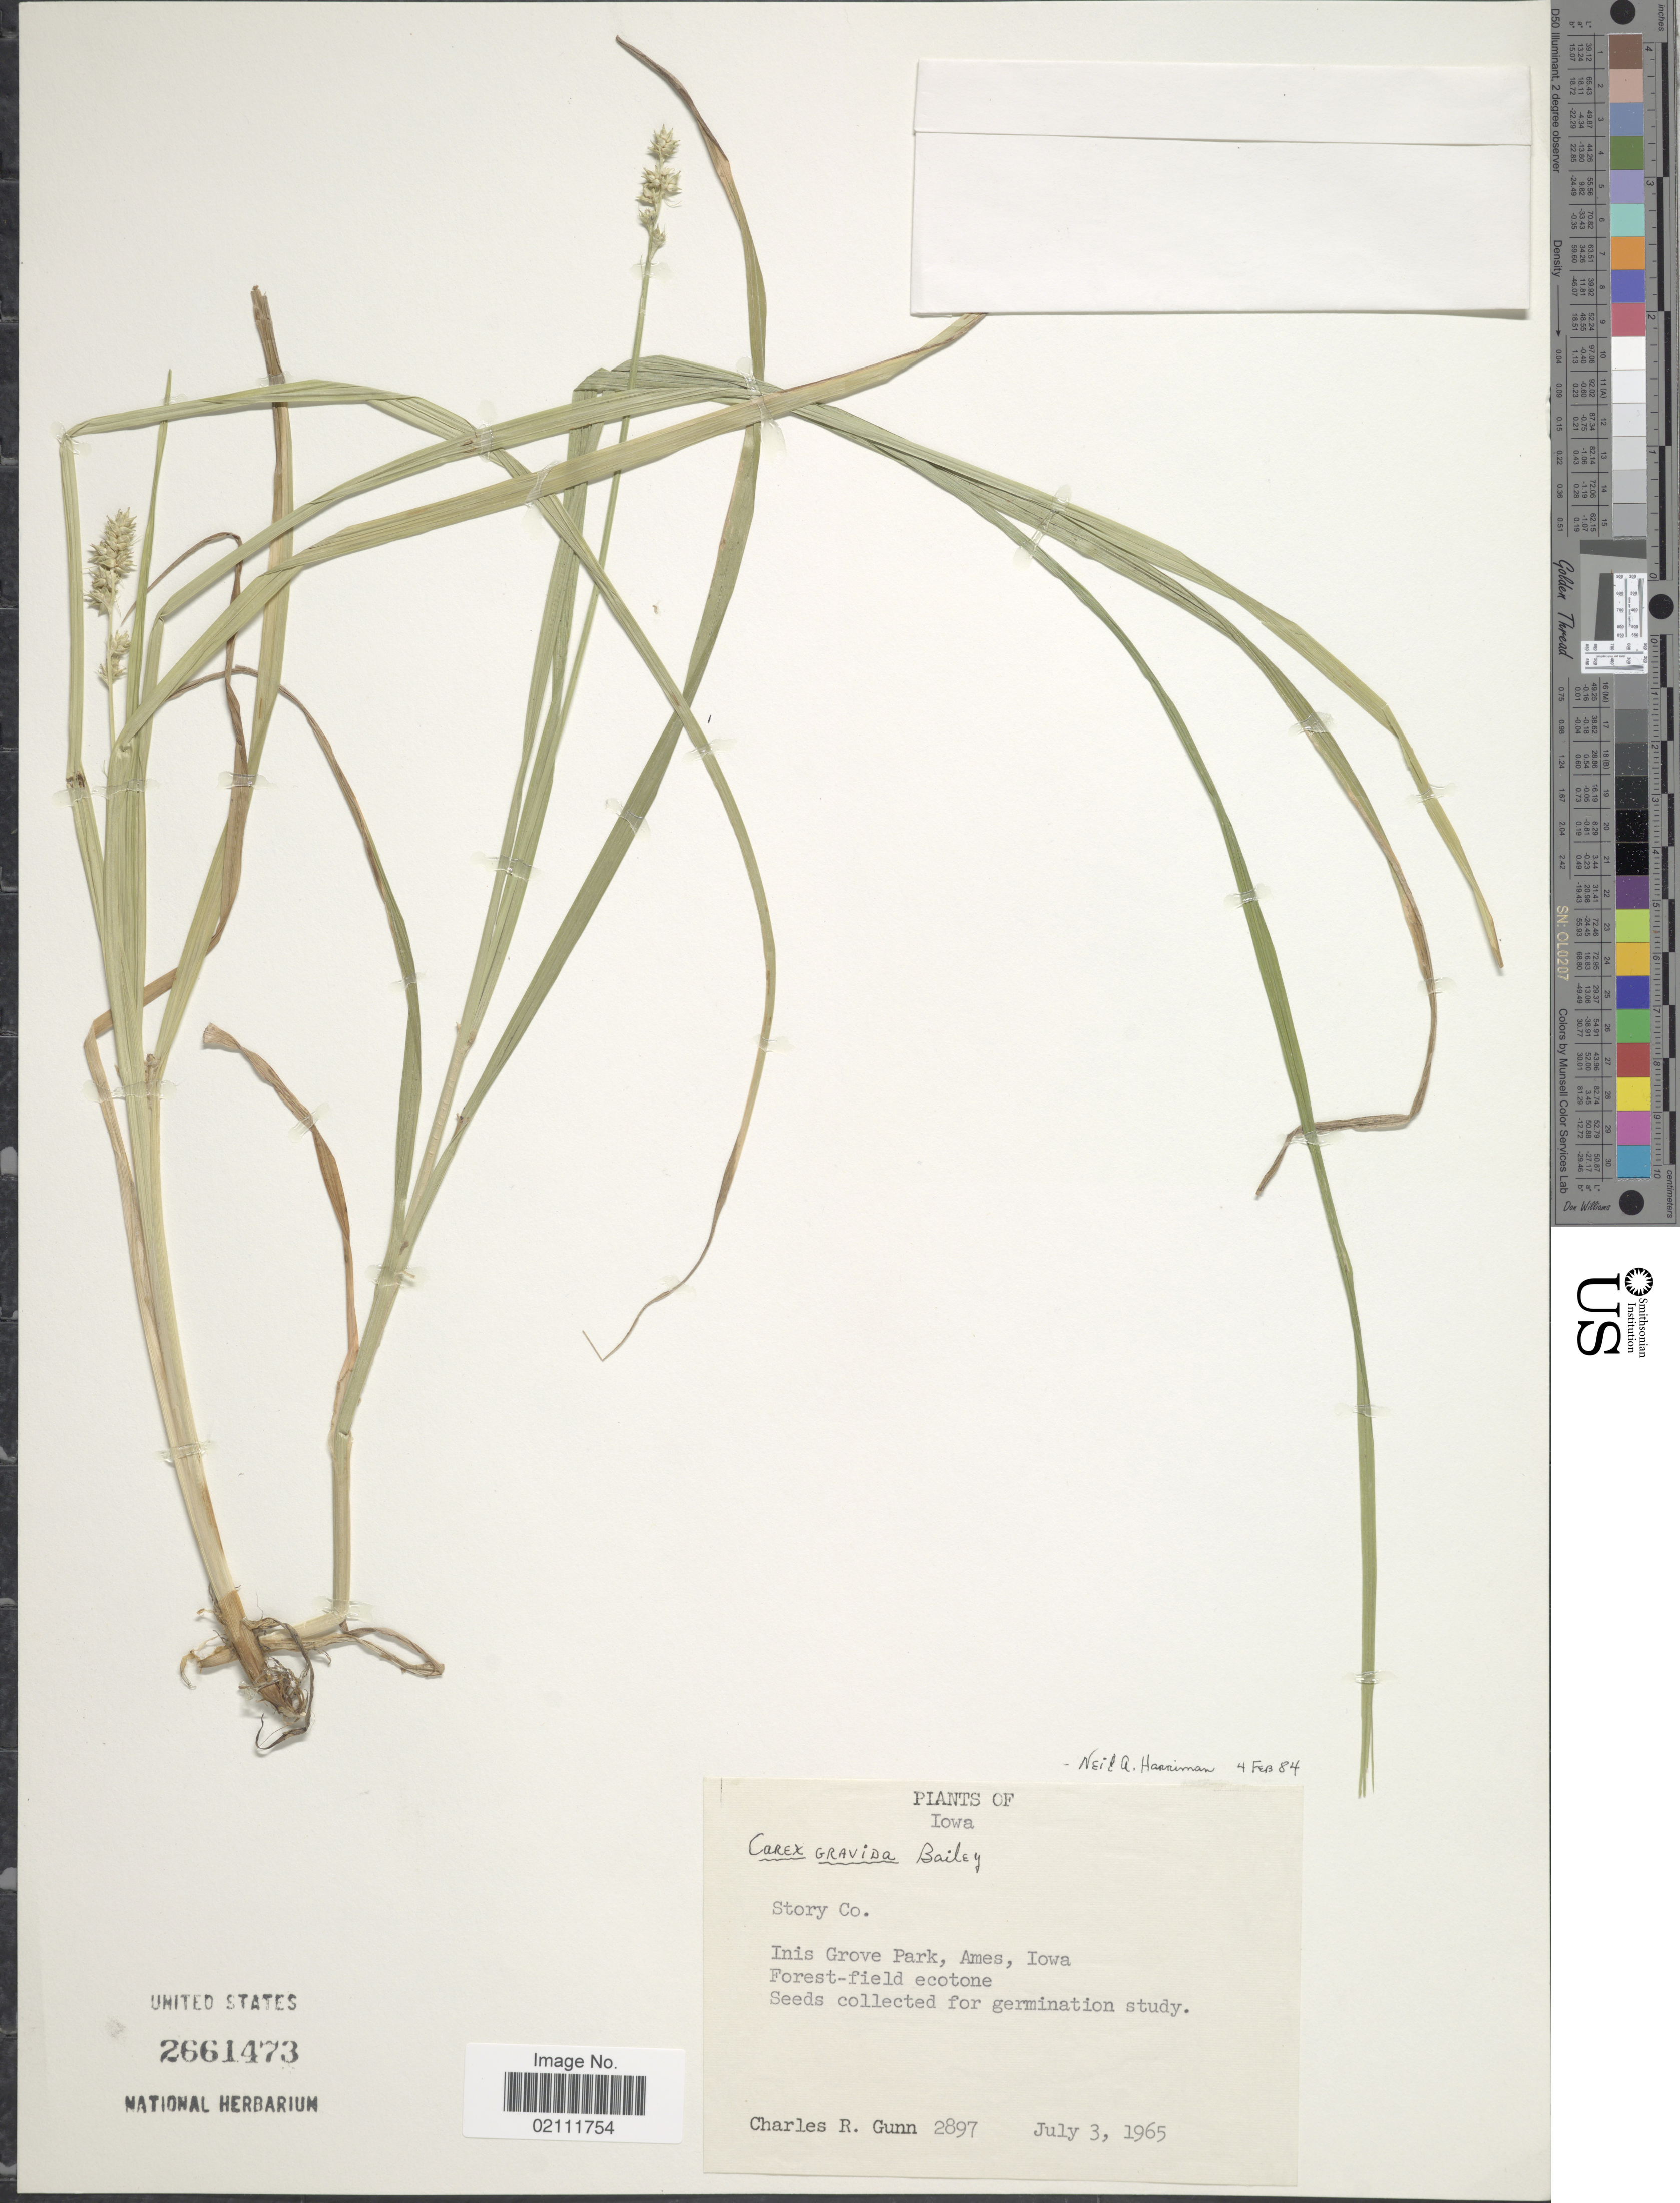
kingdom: Plantae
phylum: Tracheophyta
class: Liliopsida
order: Poales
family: Cyperaceae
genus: Carex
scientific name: Carex gravida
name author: L.H. Bailey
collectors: C. R. Gunn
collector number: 2897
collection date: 1965-07-03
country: United States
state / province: Iowa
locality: Story Co., Inis Grove Park, Ames, Forest-field ecotone.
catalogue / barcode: US 2661473